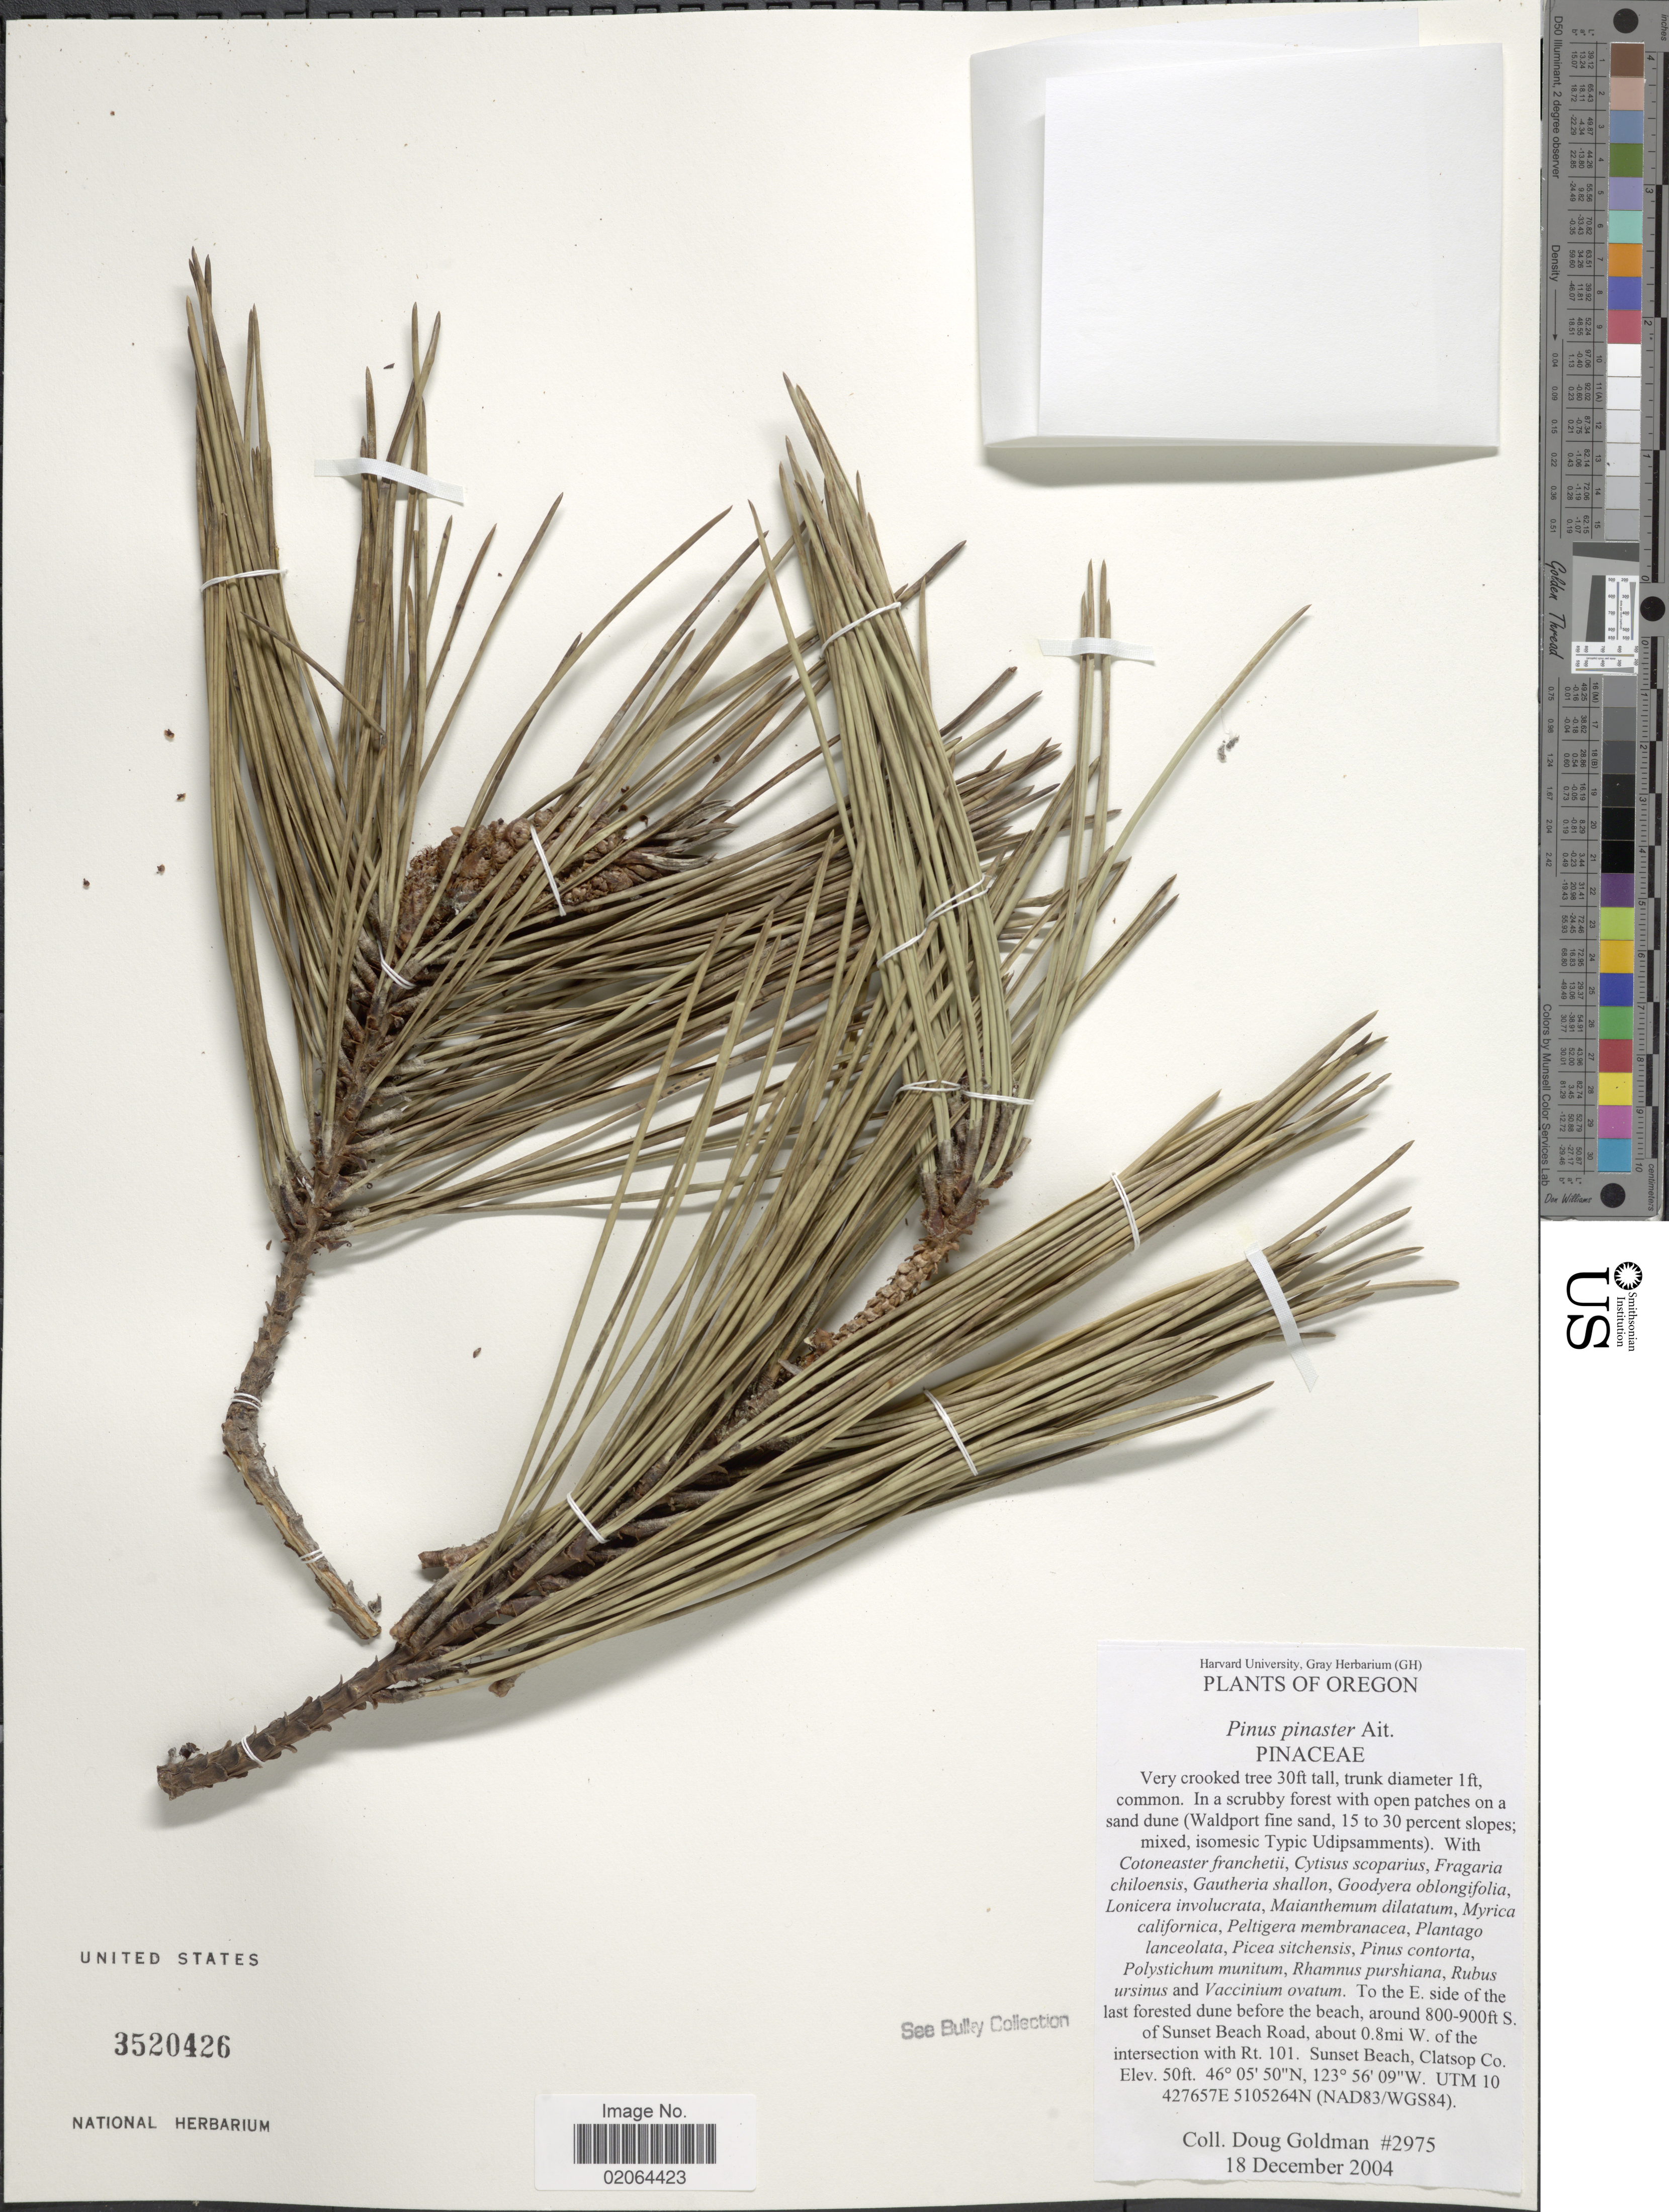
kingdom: Plantae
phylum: Tracheophyta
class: Pinopsida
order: Pinales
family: Pinaceae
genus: Pinus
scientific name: Pinus pinaster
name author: Aiton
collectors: D. Goldman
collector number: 2975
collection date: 2004-12-18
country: United States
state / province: Oregon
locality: Oregon, To the E. side of the last forested dune before the beach, of Sunset Beach Road, about 0.8 mi W. of the intersection with Rt. 101.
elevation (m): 15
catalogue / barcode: US 3520426